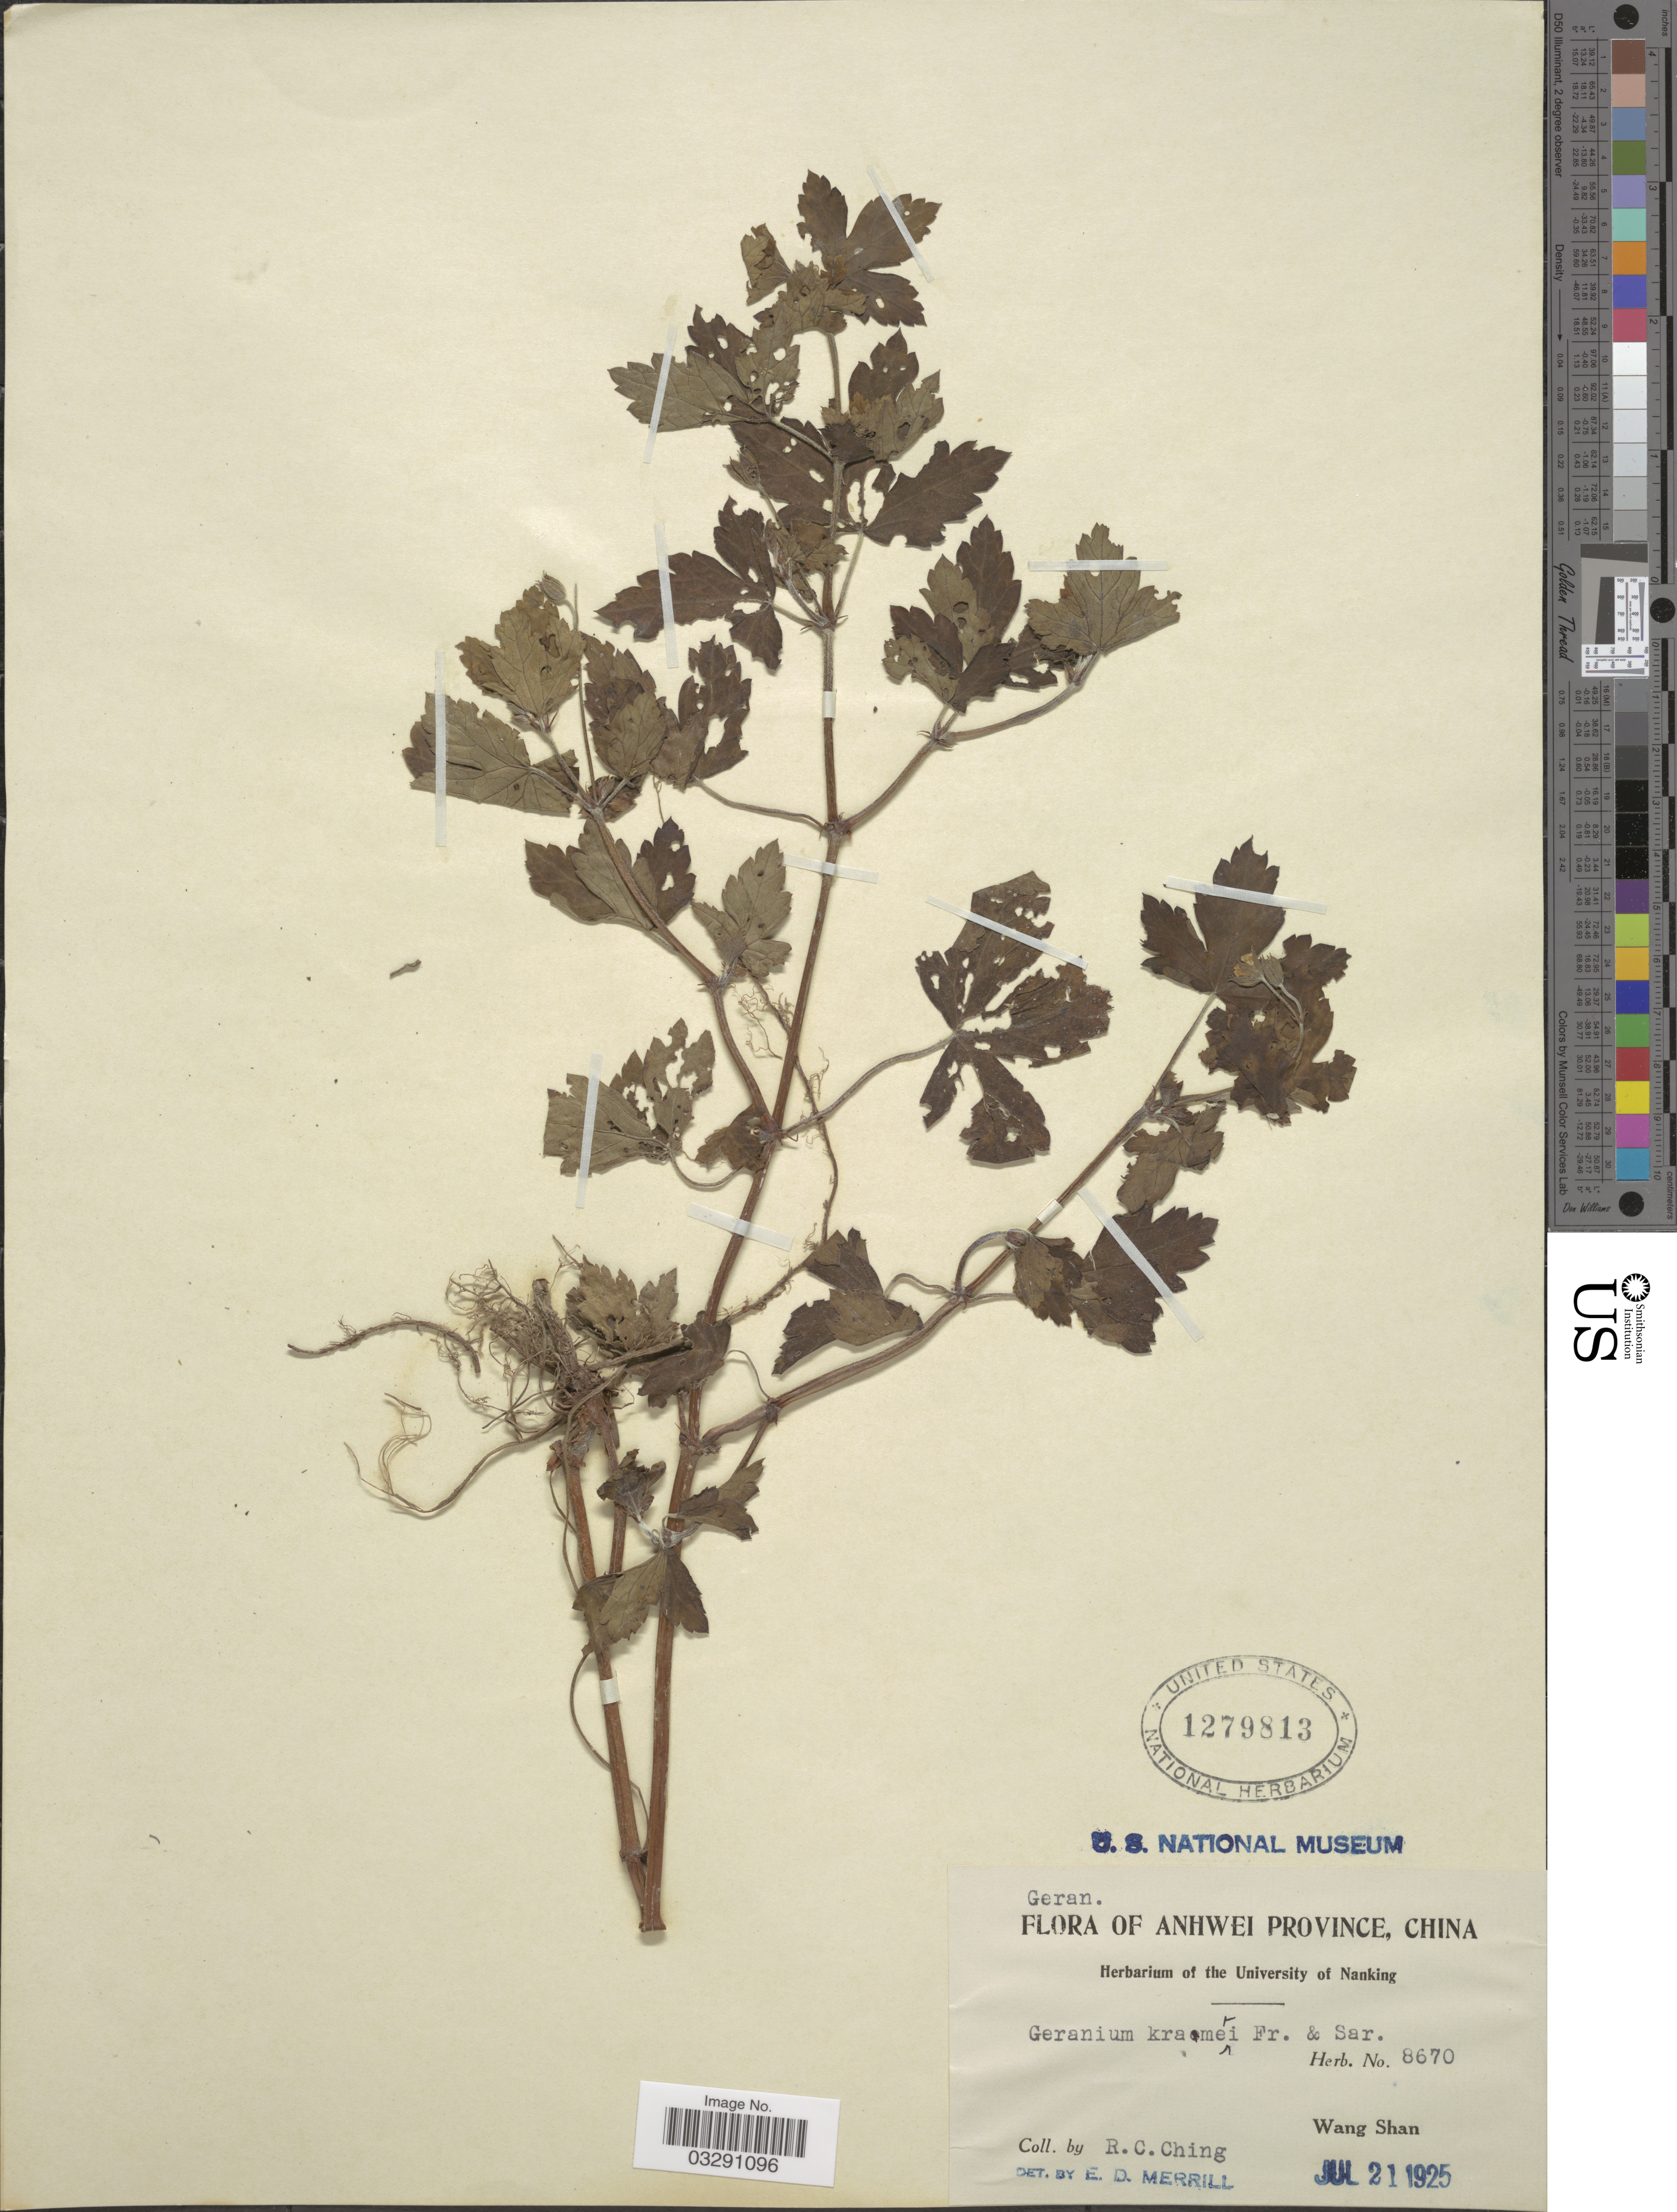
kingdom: Plantae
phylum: Tracheophyta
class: Magnoliopsida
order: Geraniales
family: Geraniaceae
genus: Geranium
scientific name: Geranium krameri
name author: Franch. & Sav.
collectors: R. C. Ching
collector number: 8670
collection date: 1925-07-21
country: China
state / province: Anhui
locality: Anhwei Province. Wang Shan.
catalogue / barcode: US 1279813